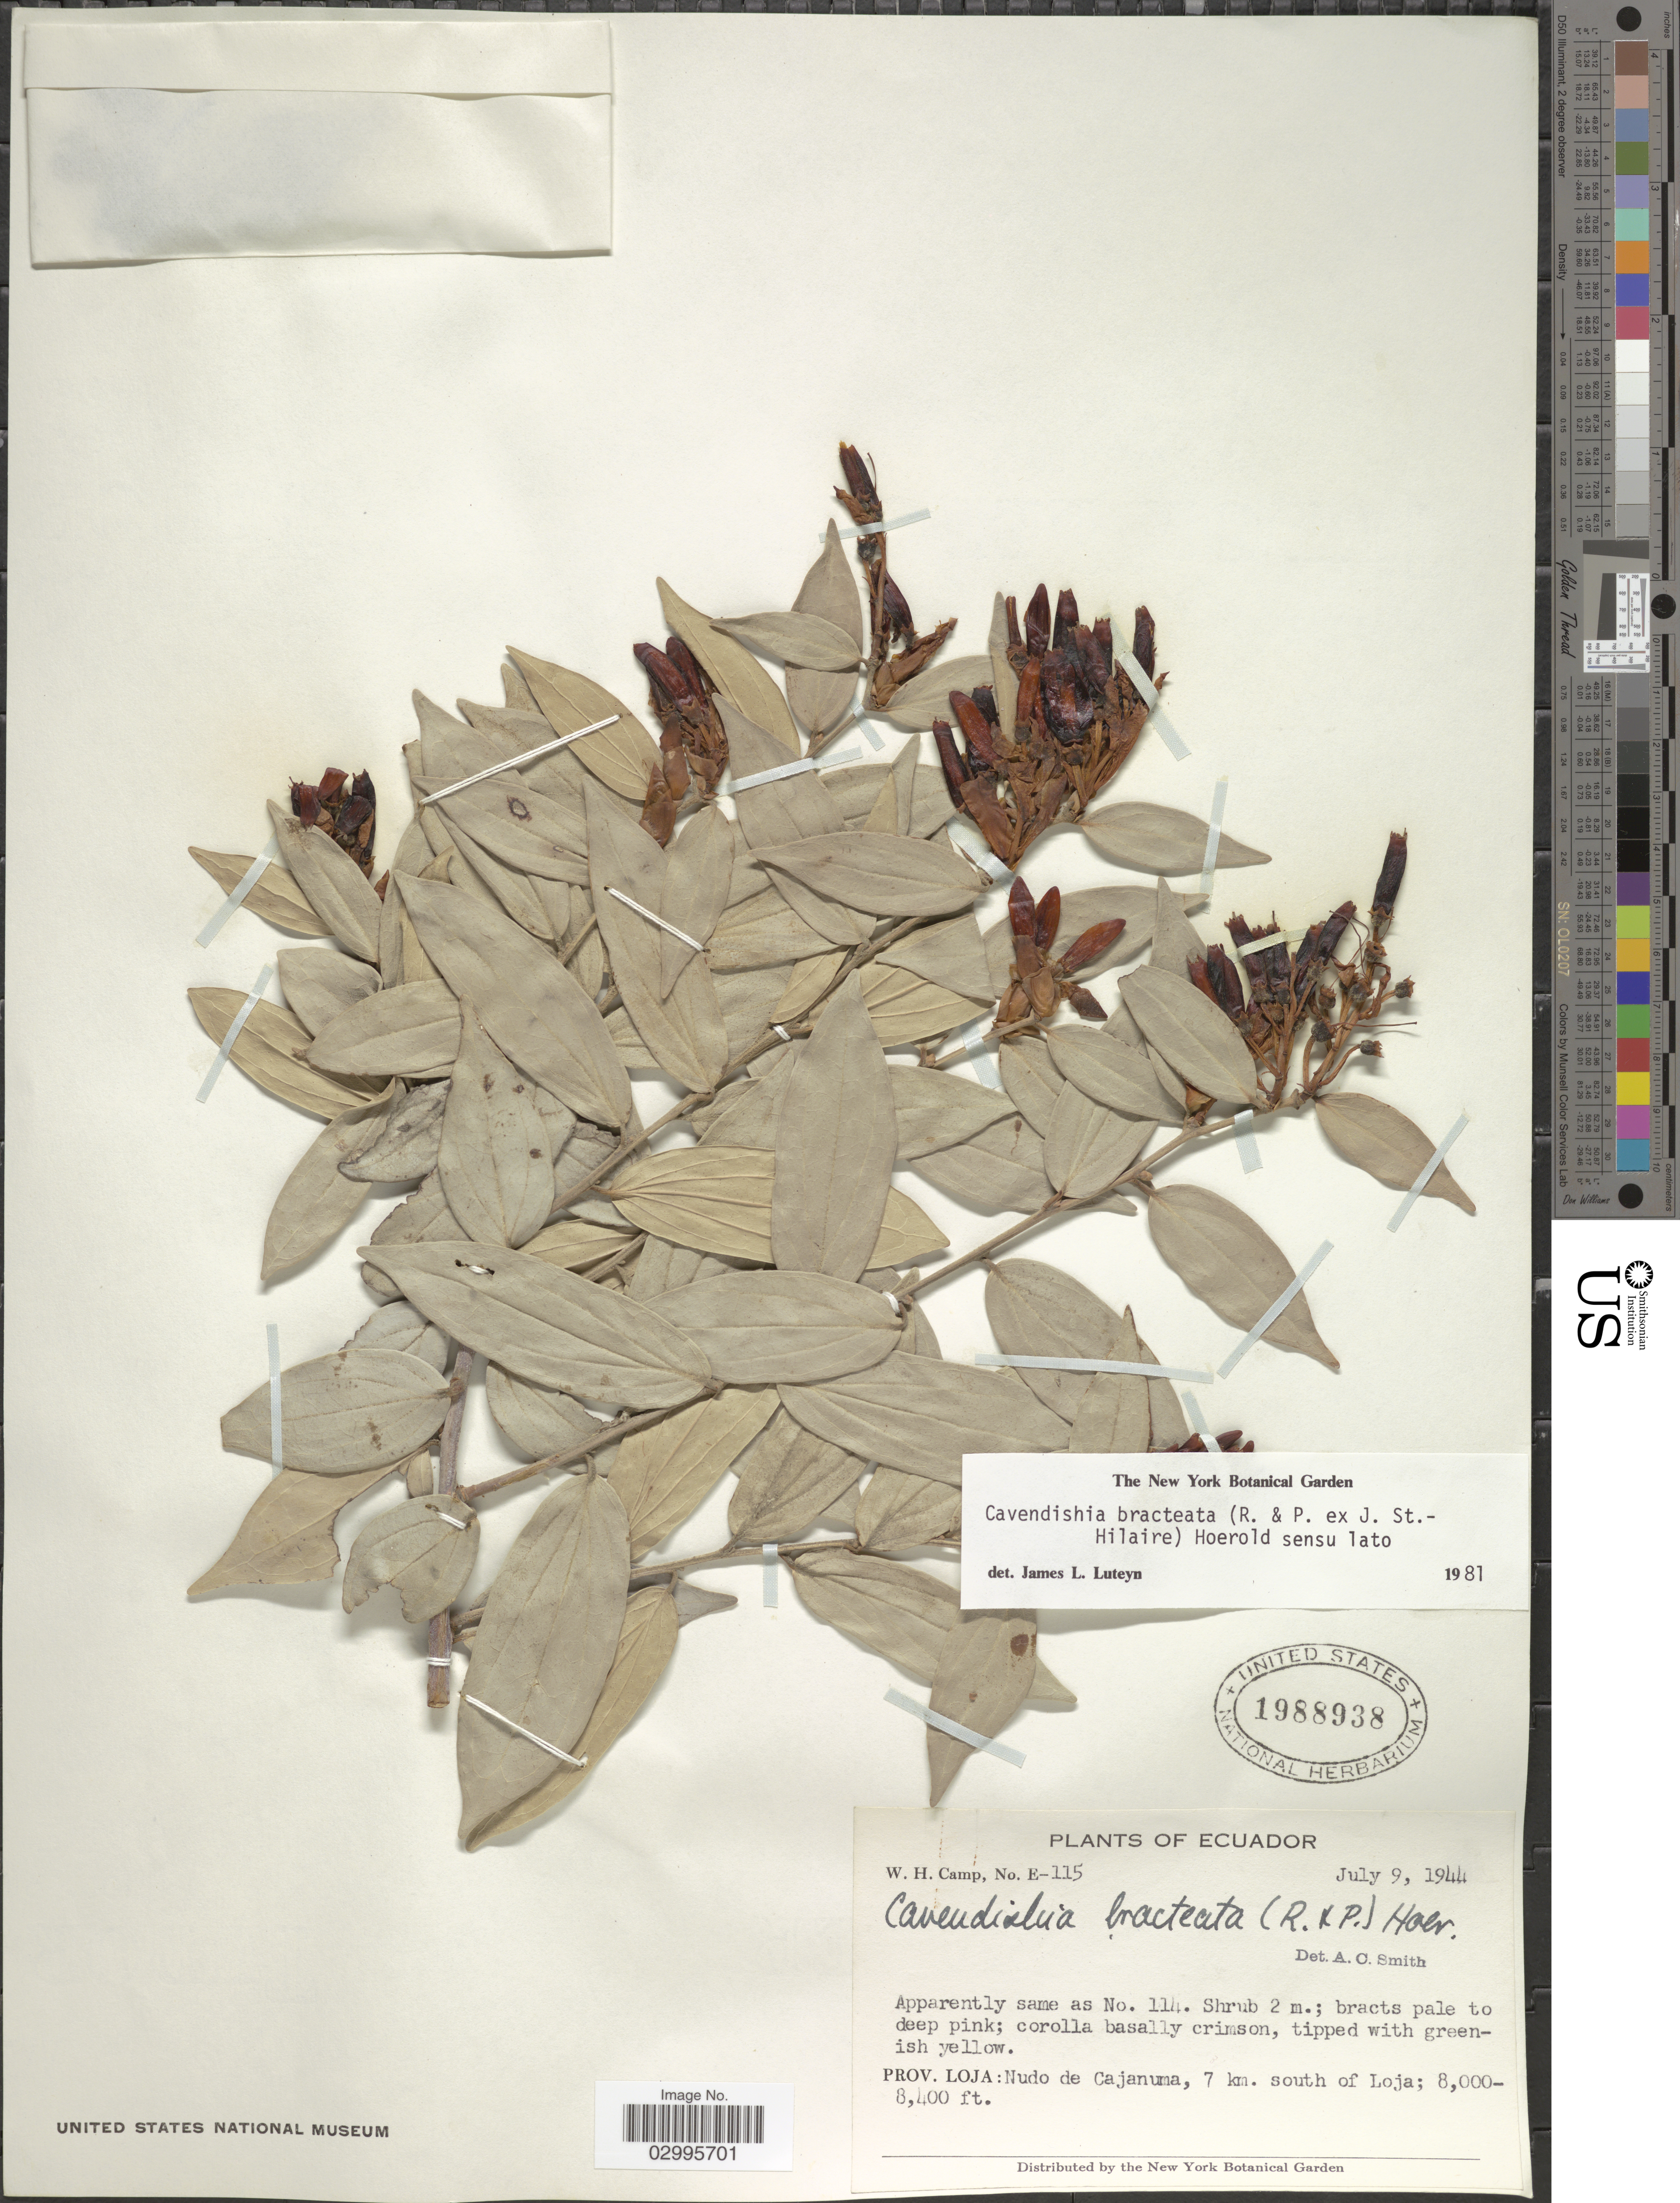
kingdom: Plantae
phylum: Tracheophyta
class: Magnoliopsida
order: Ericales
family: Ericaceae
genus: Cavendishia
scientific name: Cavendishia bracteata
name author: (Ruiz & Pav. ex J. St.-Hil.) Hoerold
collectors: W. H. Camp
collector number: E-115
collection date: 1944-07-09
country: Ecuador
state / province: Loja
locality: Nudo de Cajanuma, 7 km. south of Loja.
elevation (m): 2438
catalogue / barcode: US 1988938